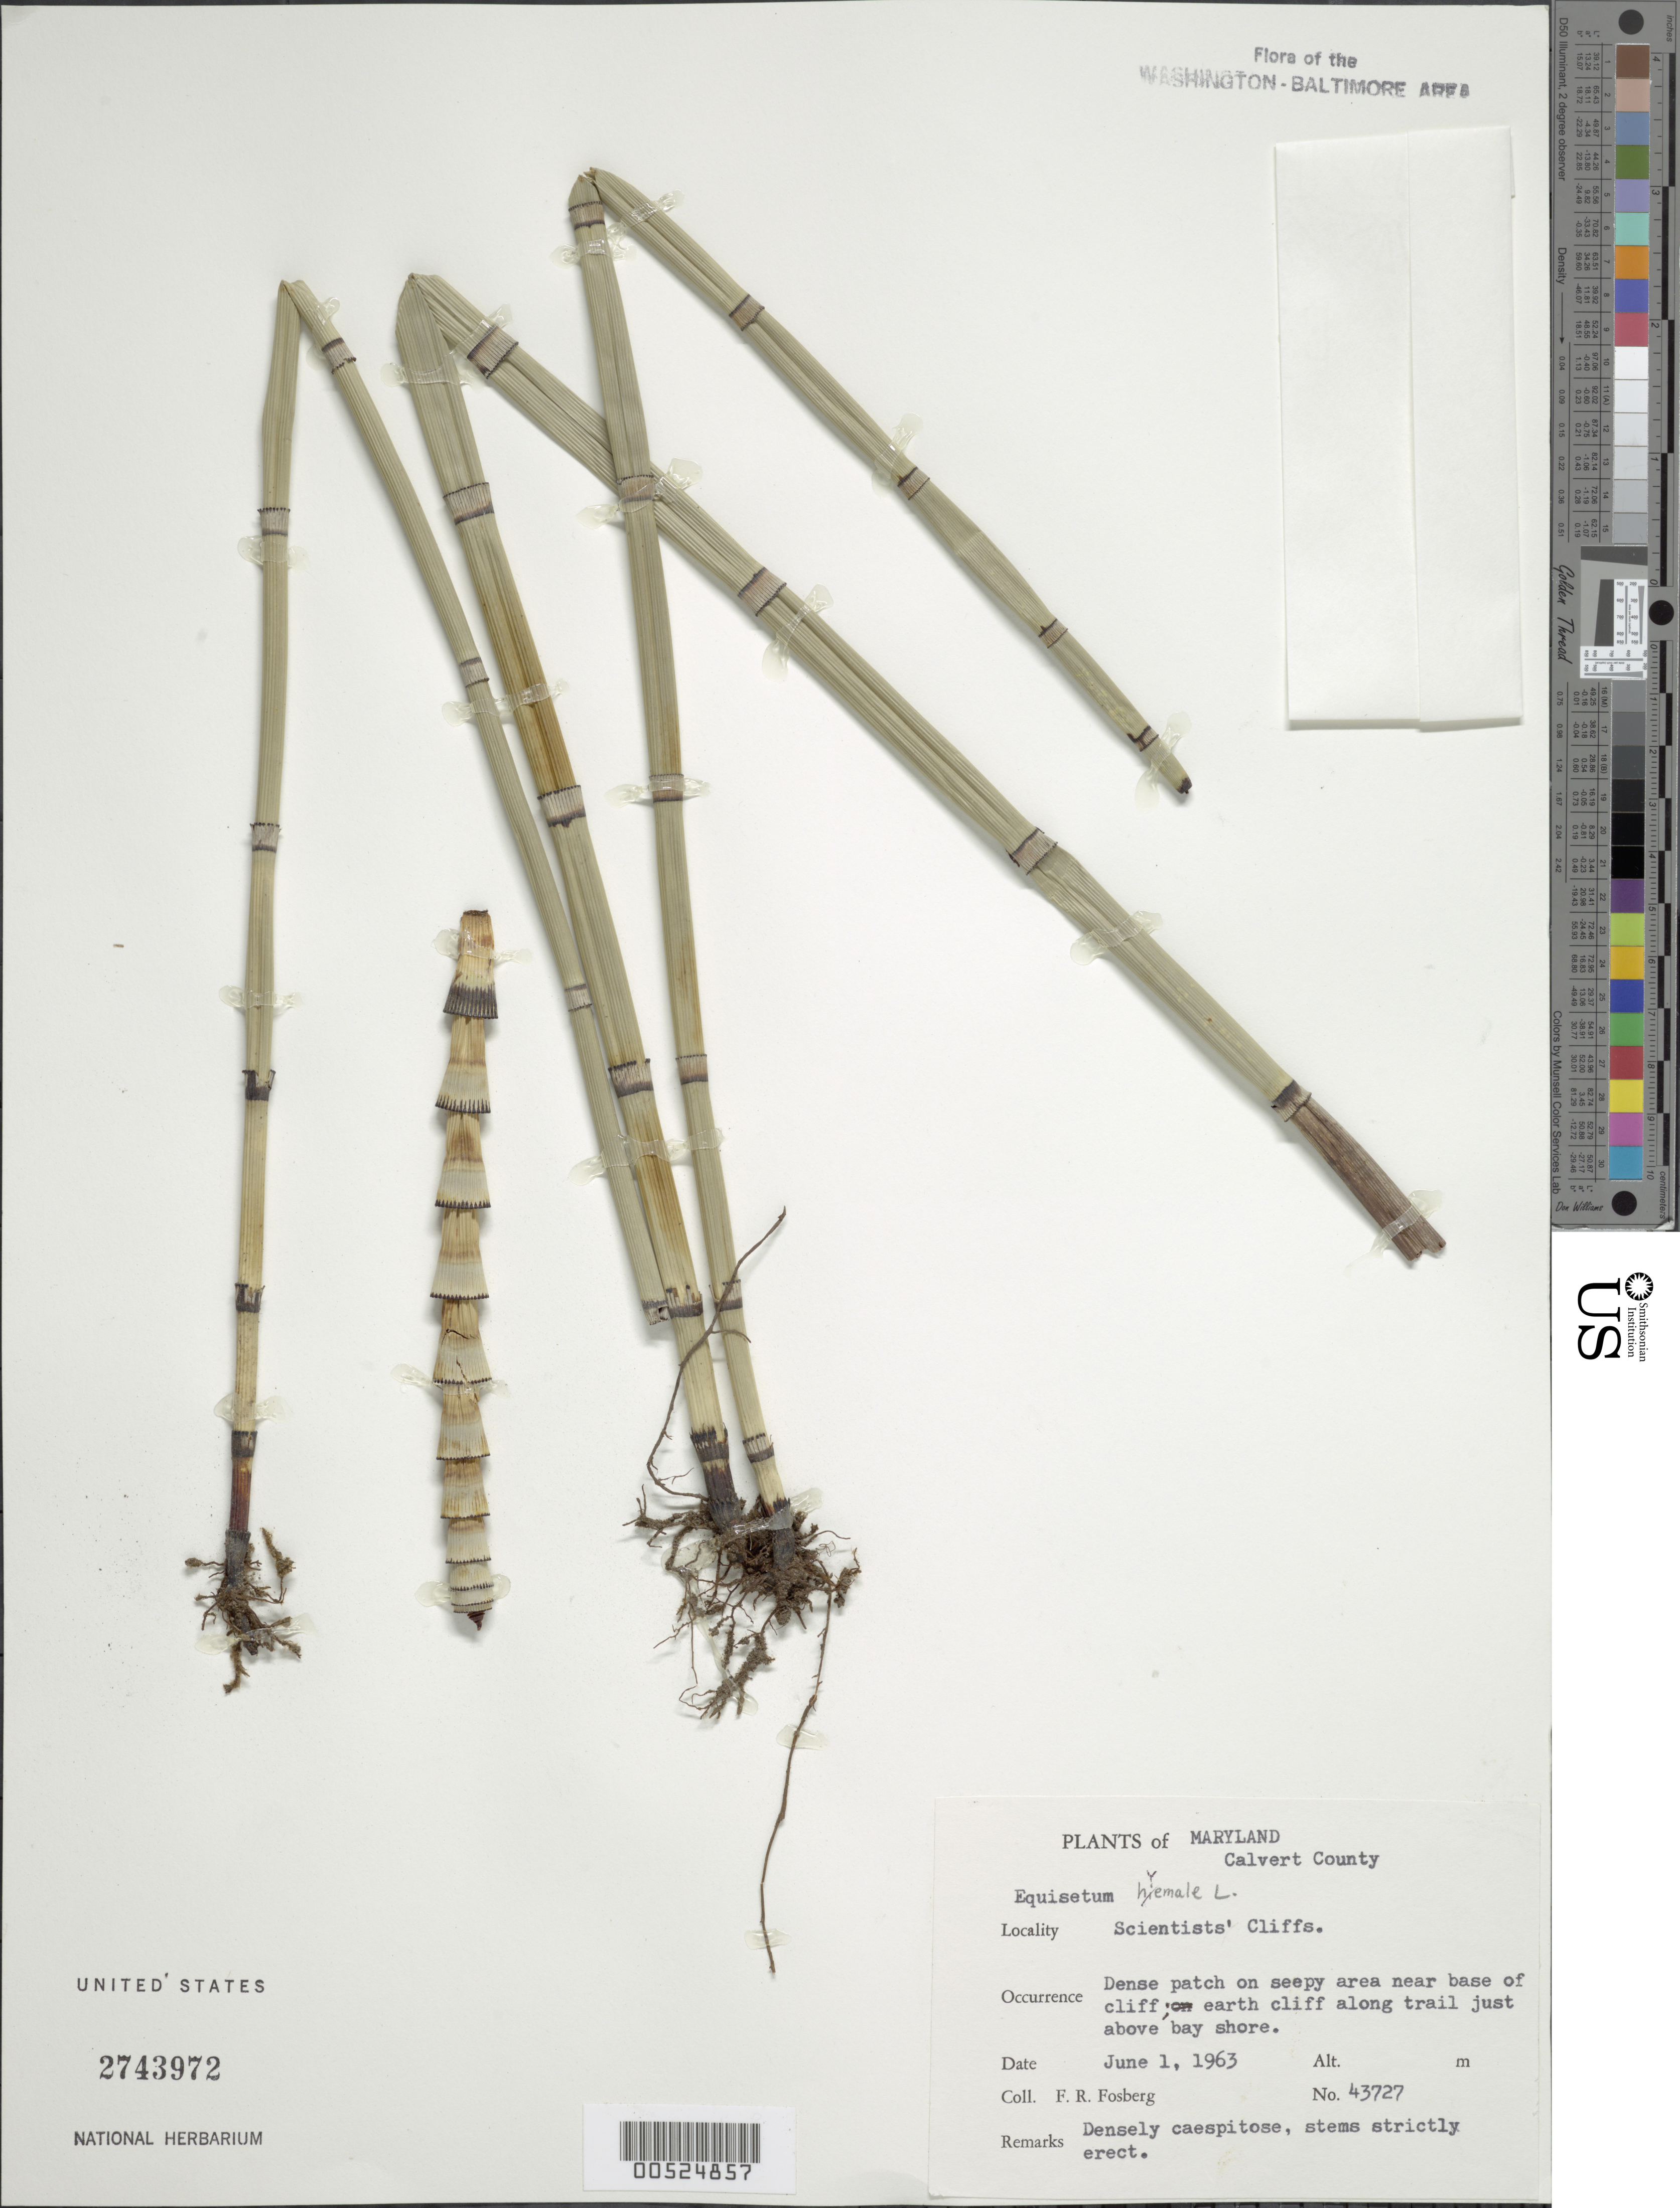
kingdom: Plantae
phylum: Tracheophyta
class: Polypodiopsida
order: Equisetales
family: Equisetaceae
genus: Equisetum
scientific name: Equisetum fluviatile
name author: L.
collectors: F. R. Fosberg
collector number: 43727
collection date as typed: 01 Jun 1963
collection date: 1963-06-01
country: United States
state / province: Maryland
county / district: Calvert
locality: Scientist's Cliff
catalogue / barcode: US 524857